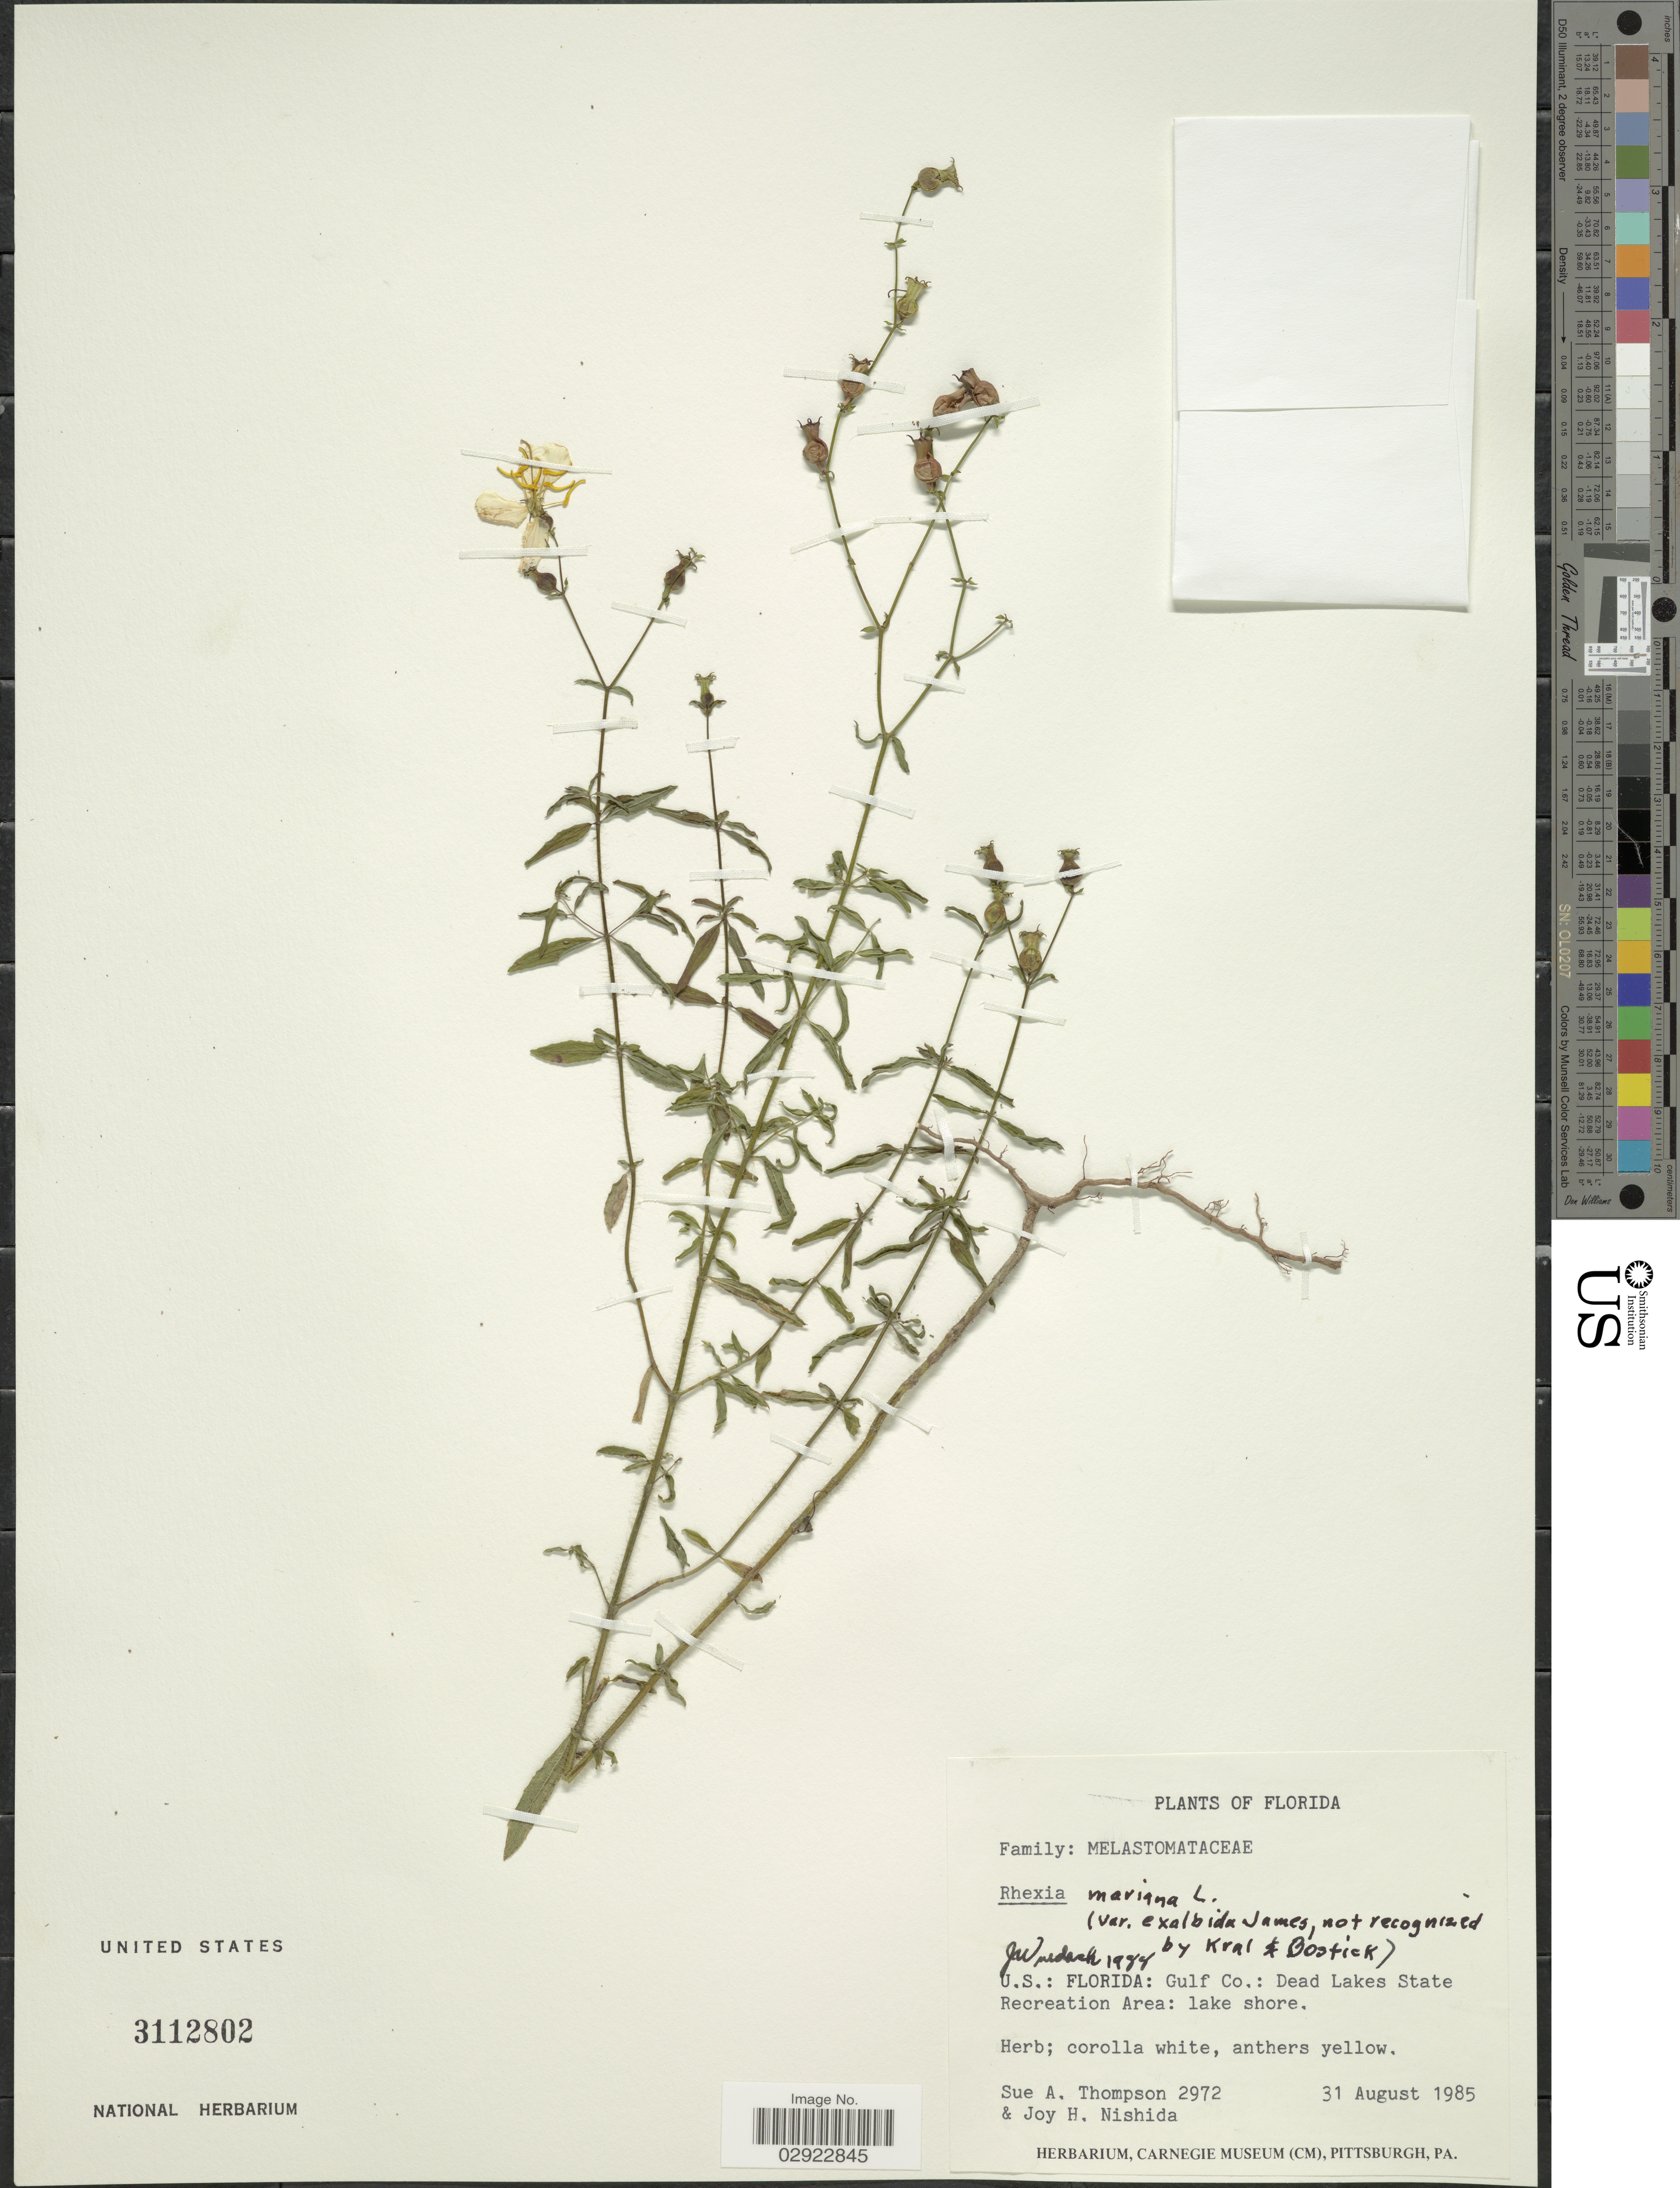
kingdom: Plantae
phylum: Tracheophyta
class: Magnoliopsida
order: Myrtales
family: Melastomataceae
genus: Rhexia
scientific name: Rhexia mariana var. exalbida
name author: Michx.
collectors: S. A. Thompson & J. Nishida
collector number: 2972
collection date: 1985-08-31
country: United States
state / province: Florida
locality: Gulf Co.: Dead Lakes State Recreation Area: lake shore.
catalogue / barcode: US 3112802